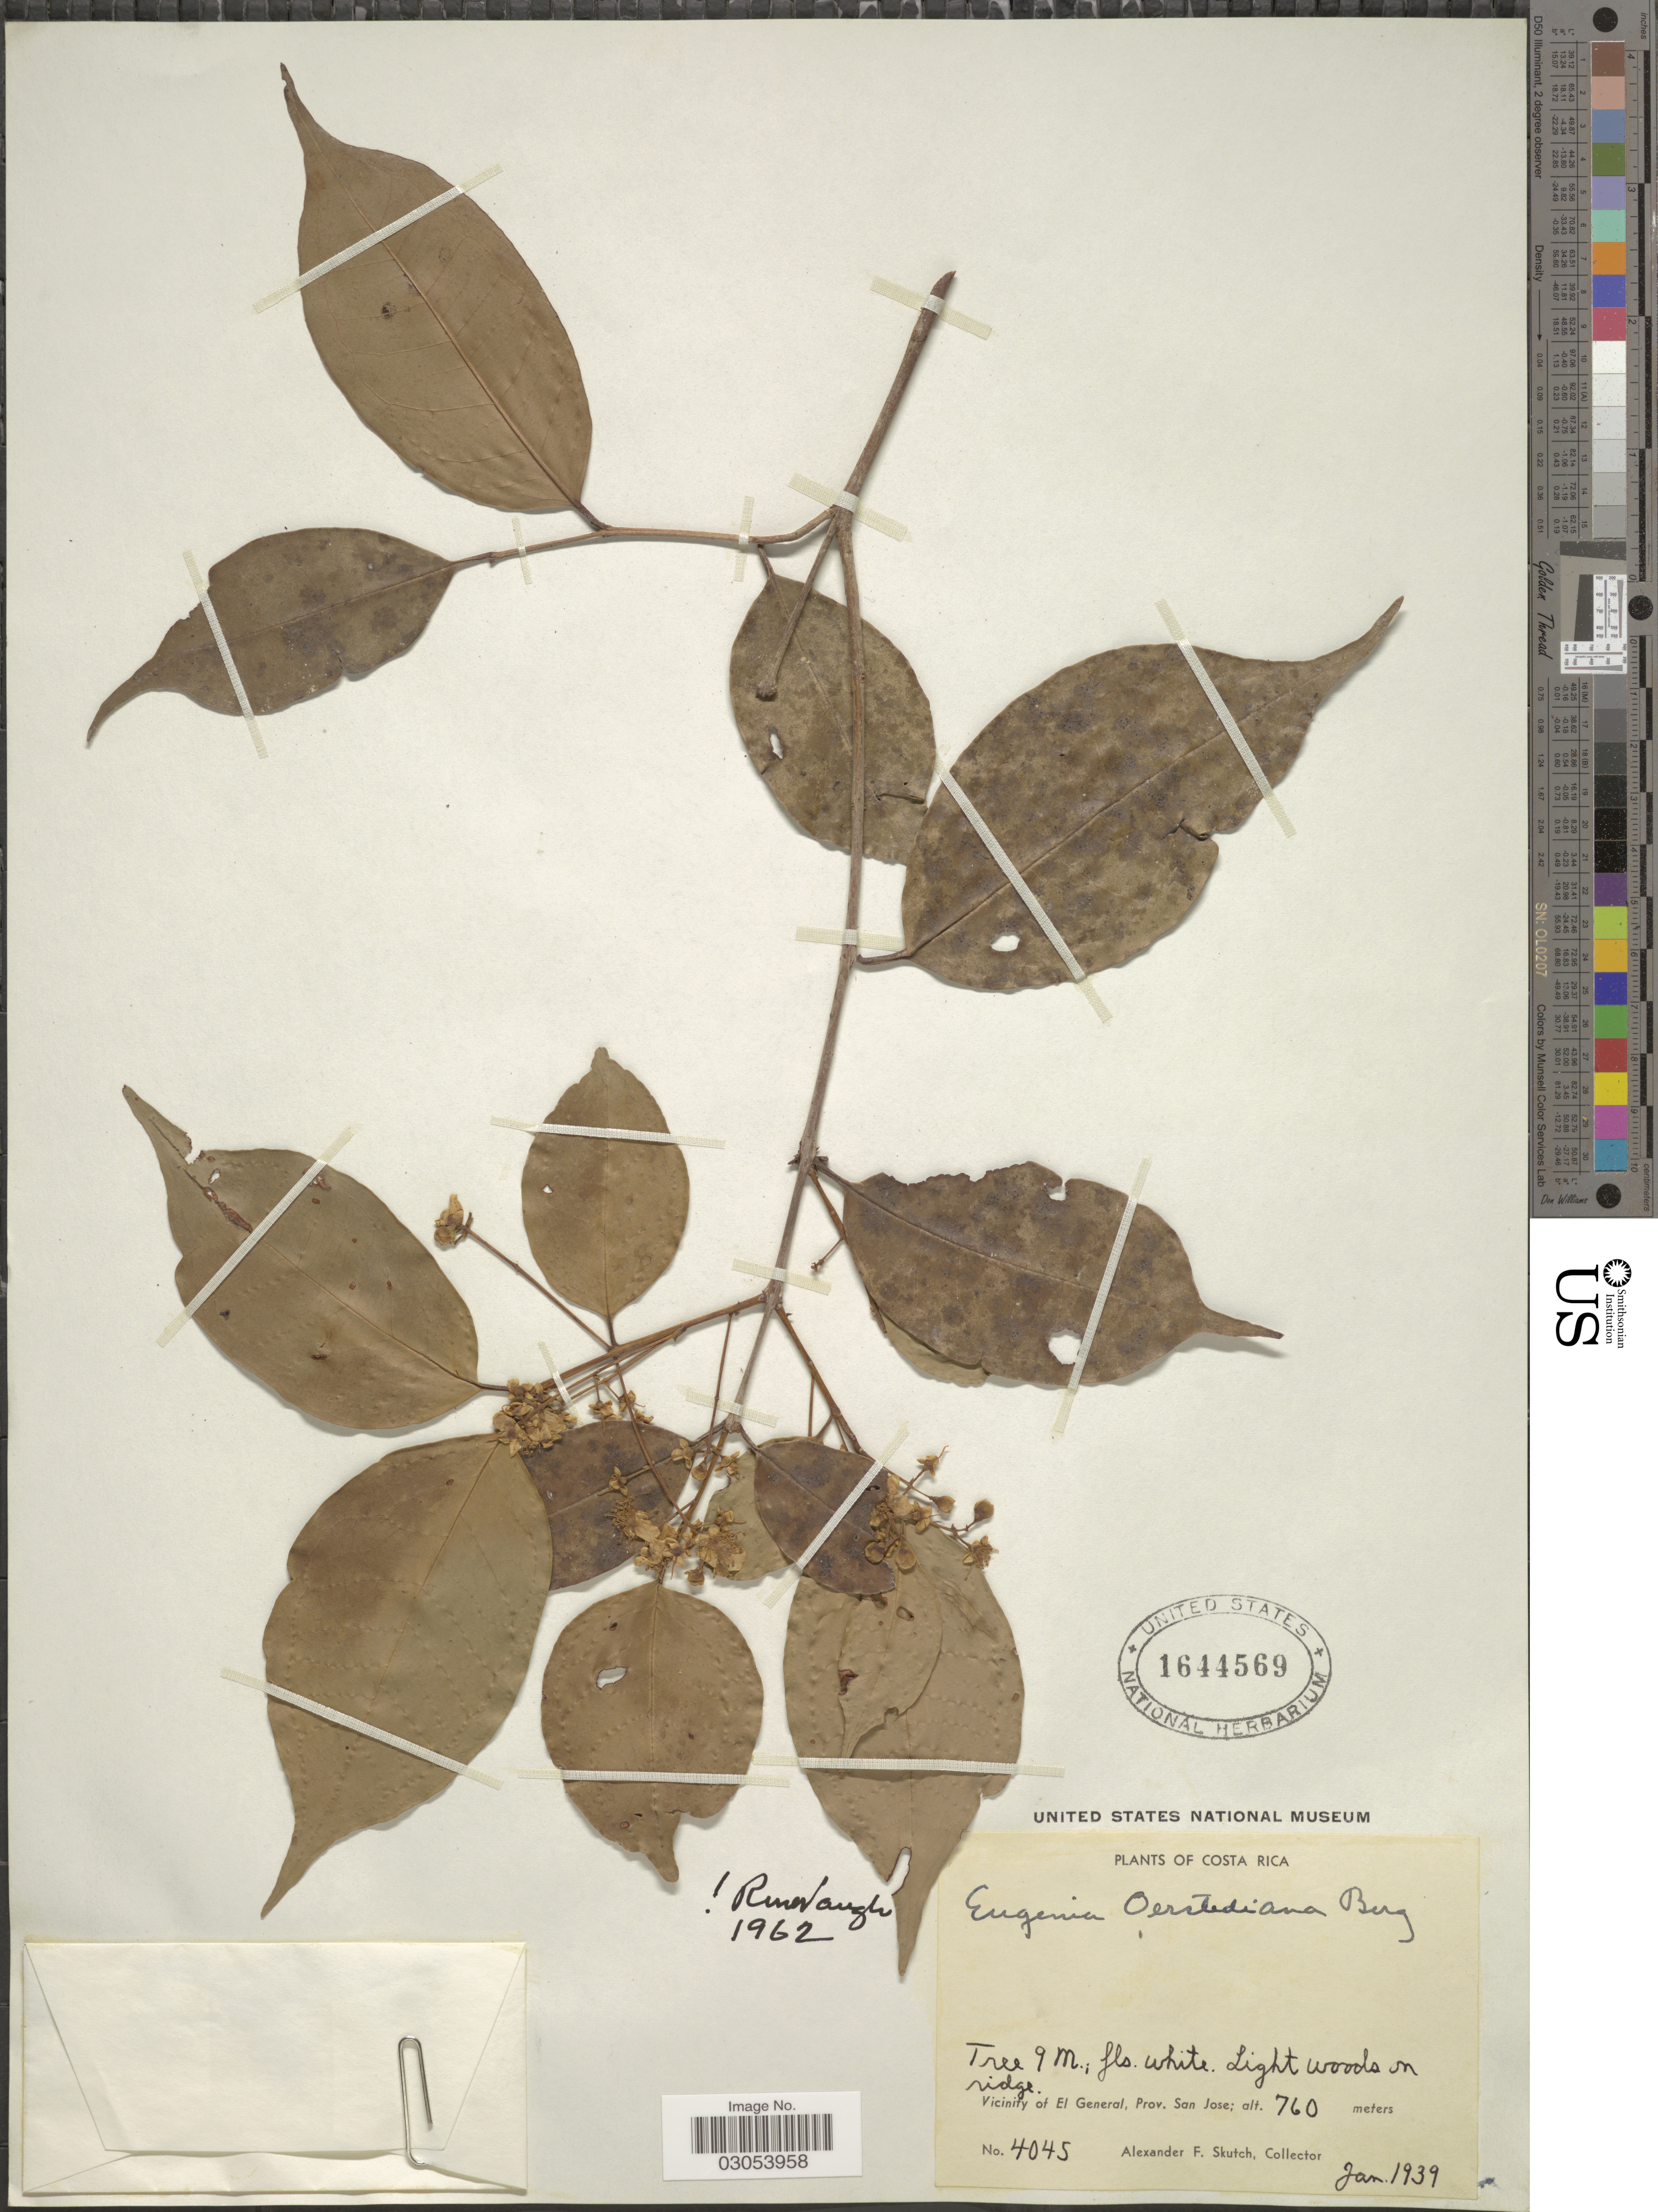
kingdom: Plantae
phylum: Tracheophyta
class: Magnoliopsida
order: Myrtales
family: Myrtaceae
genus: Eugenia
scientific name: Eugenia oerstediana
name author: O. Berg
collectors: A. F. Skutch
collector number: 4045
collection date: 1939-01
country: Costa Rica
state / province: San José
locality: Vicinity of El General.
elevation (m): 760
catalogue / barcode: US 1644569